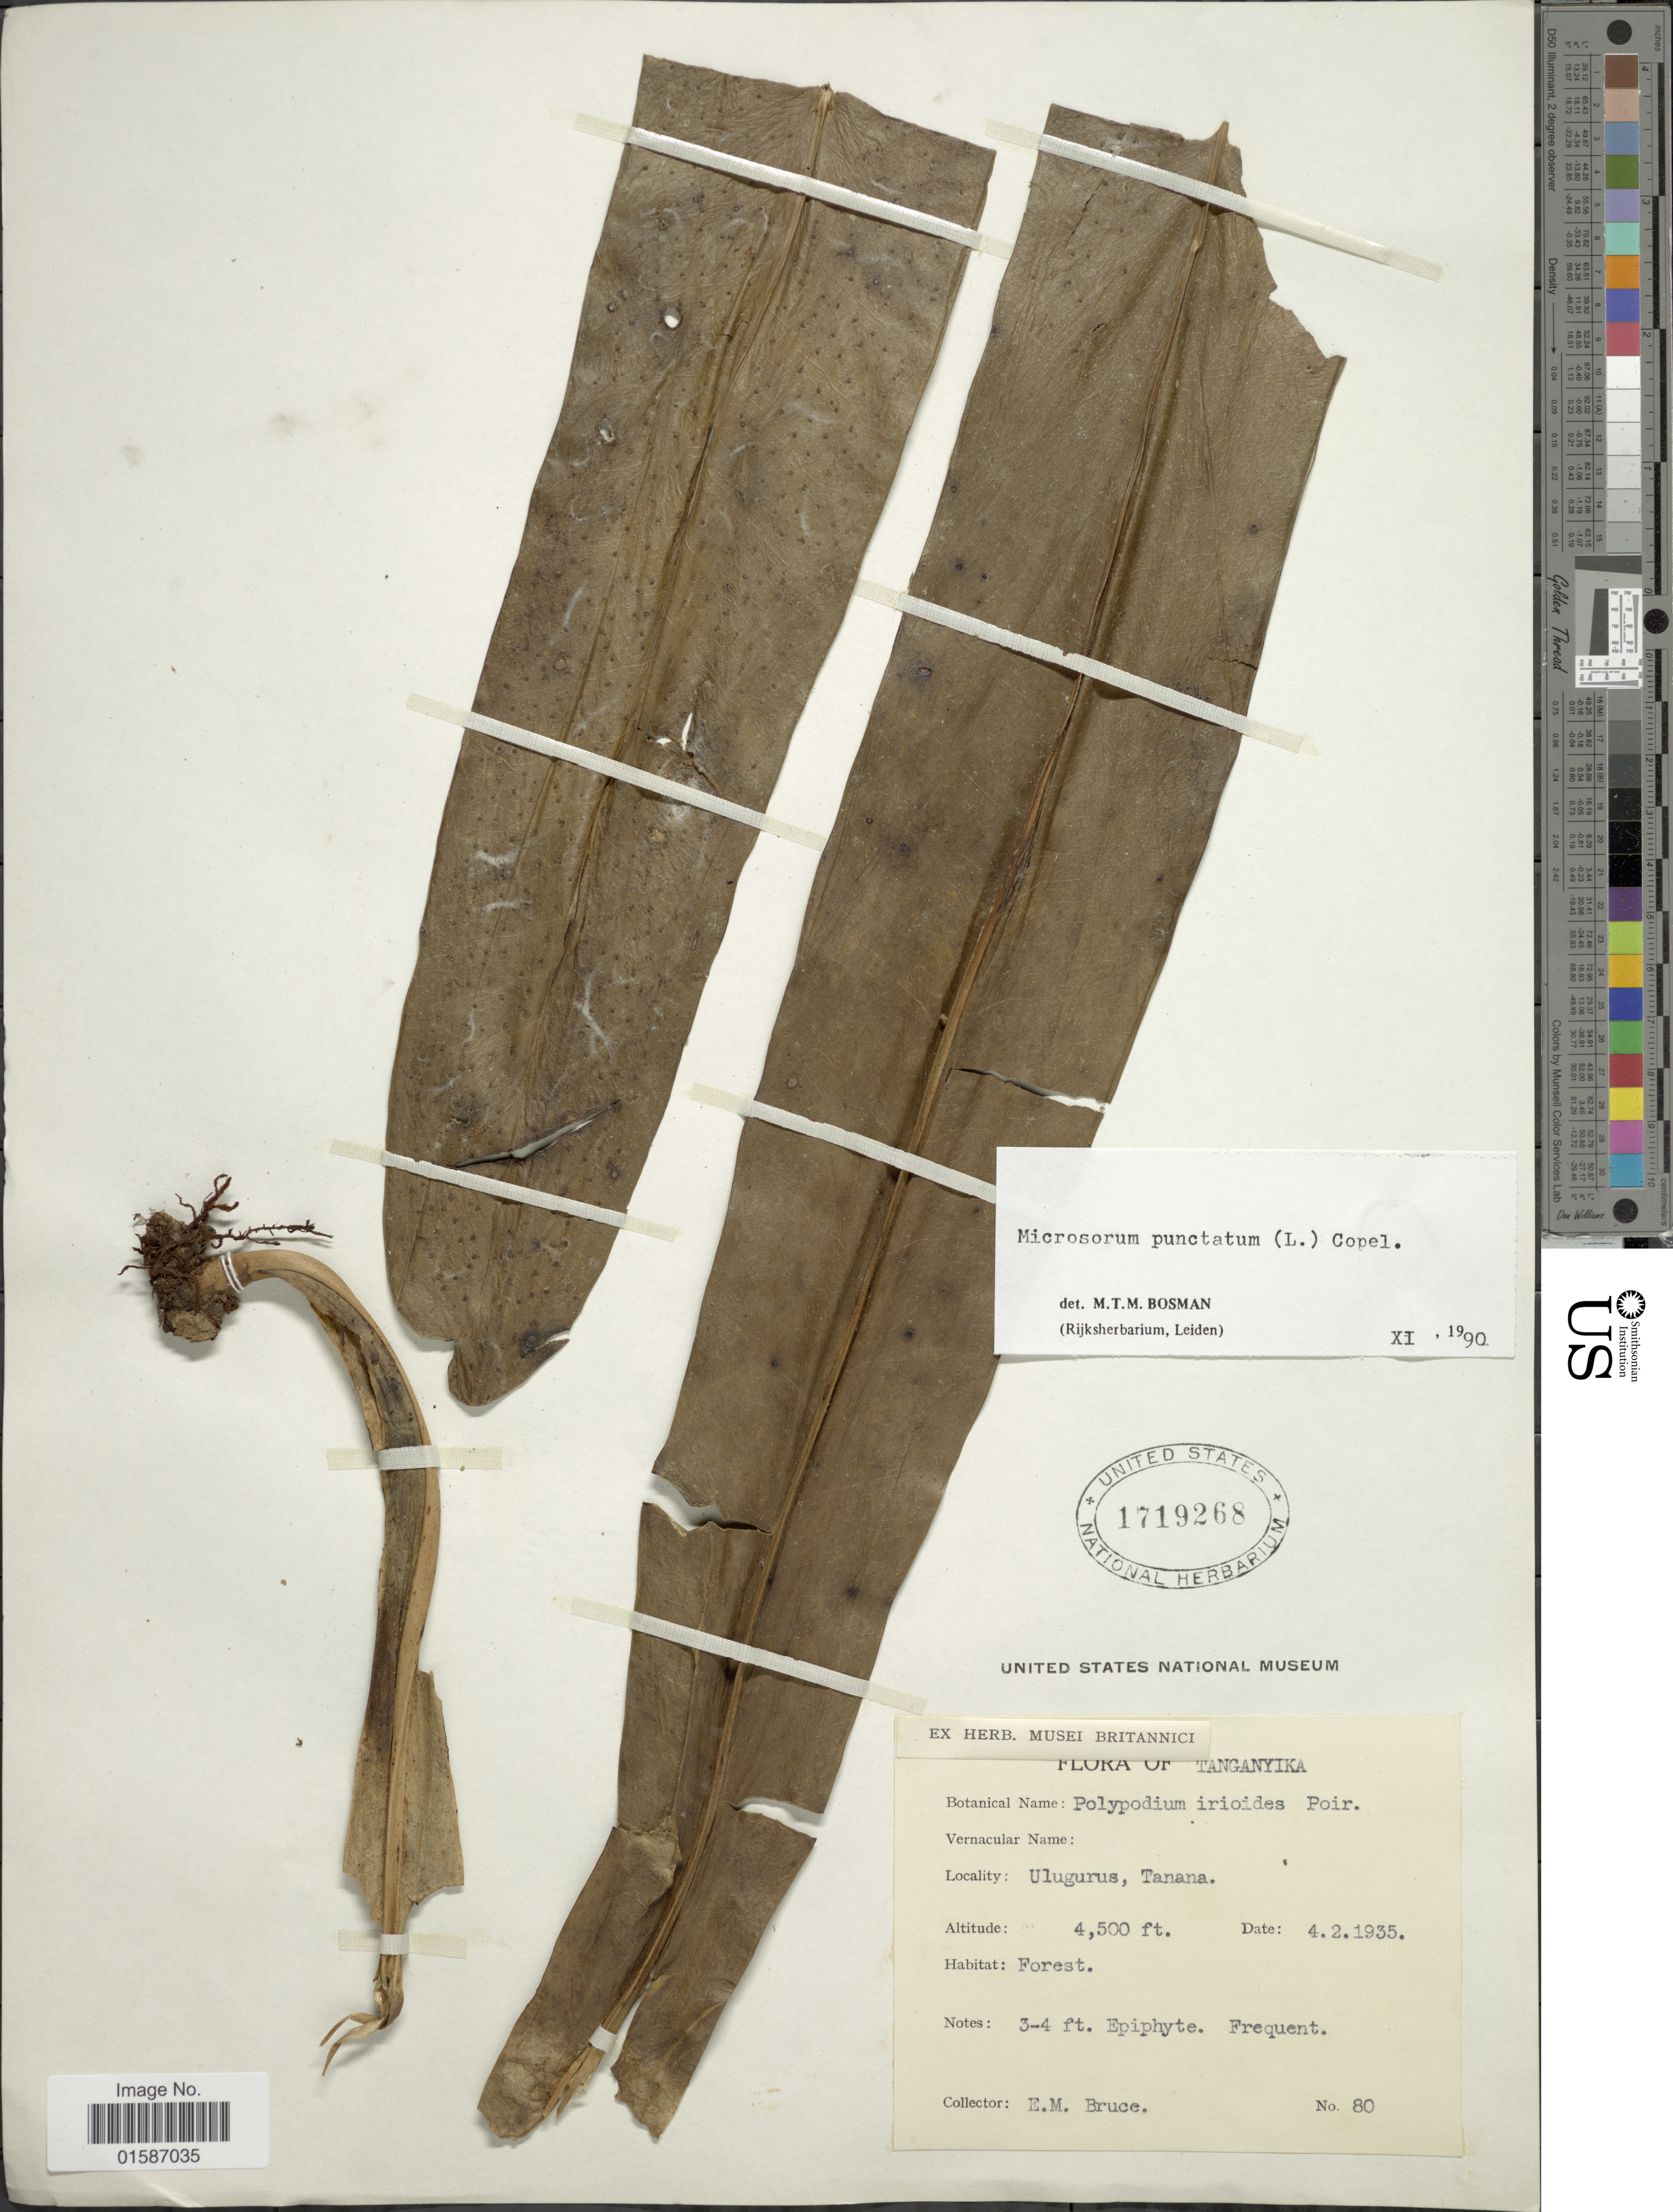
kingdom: Plantae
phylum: Tracheophyta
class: Polypodiopsida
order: Polypodiales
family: Polypodiaceae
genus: Microsorum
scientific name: Microsorum punctatum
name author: (L.) Copel.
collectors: E. Bruce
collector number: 80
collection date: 1935-02-04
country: Tanzania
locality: Tanganyika, Ulugurus, Tanana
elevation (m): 1372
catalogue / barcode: US 1719268